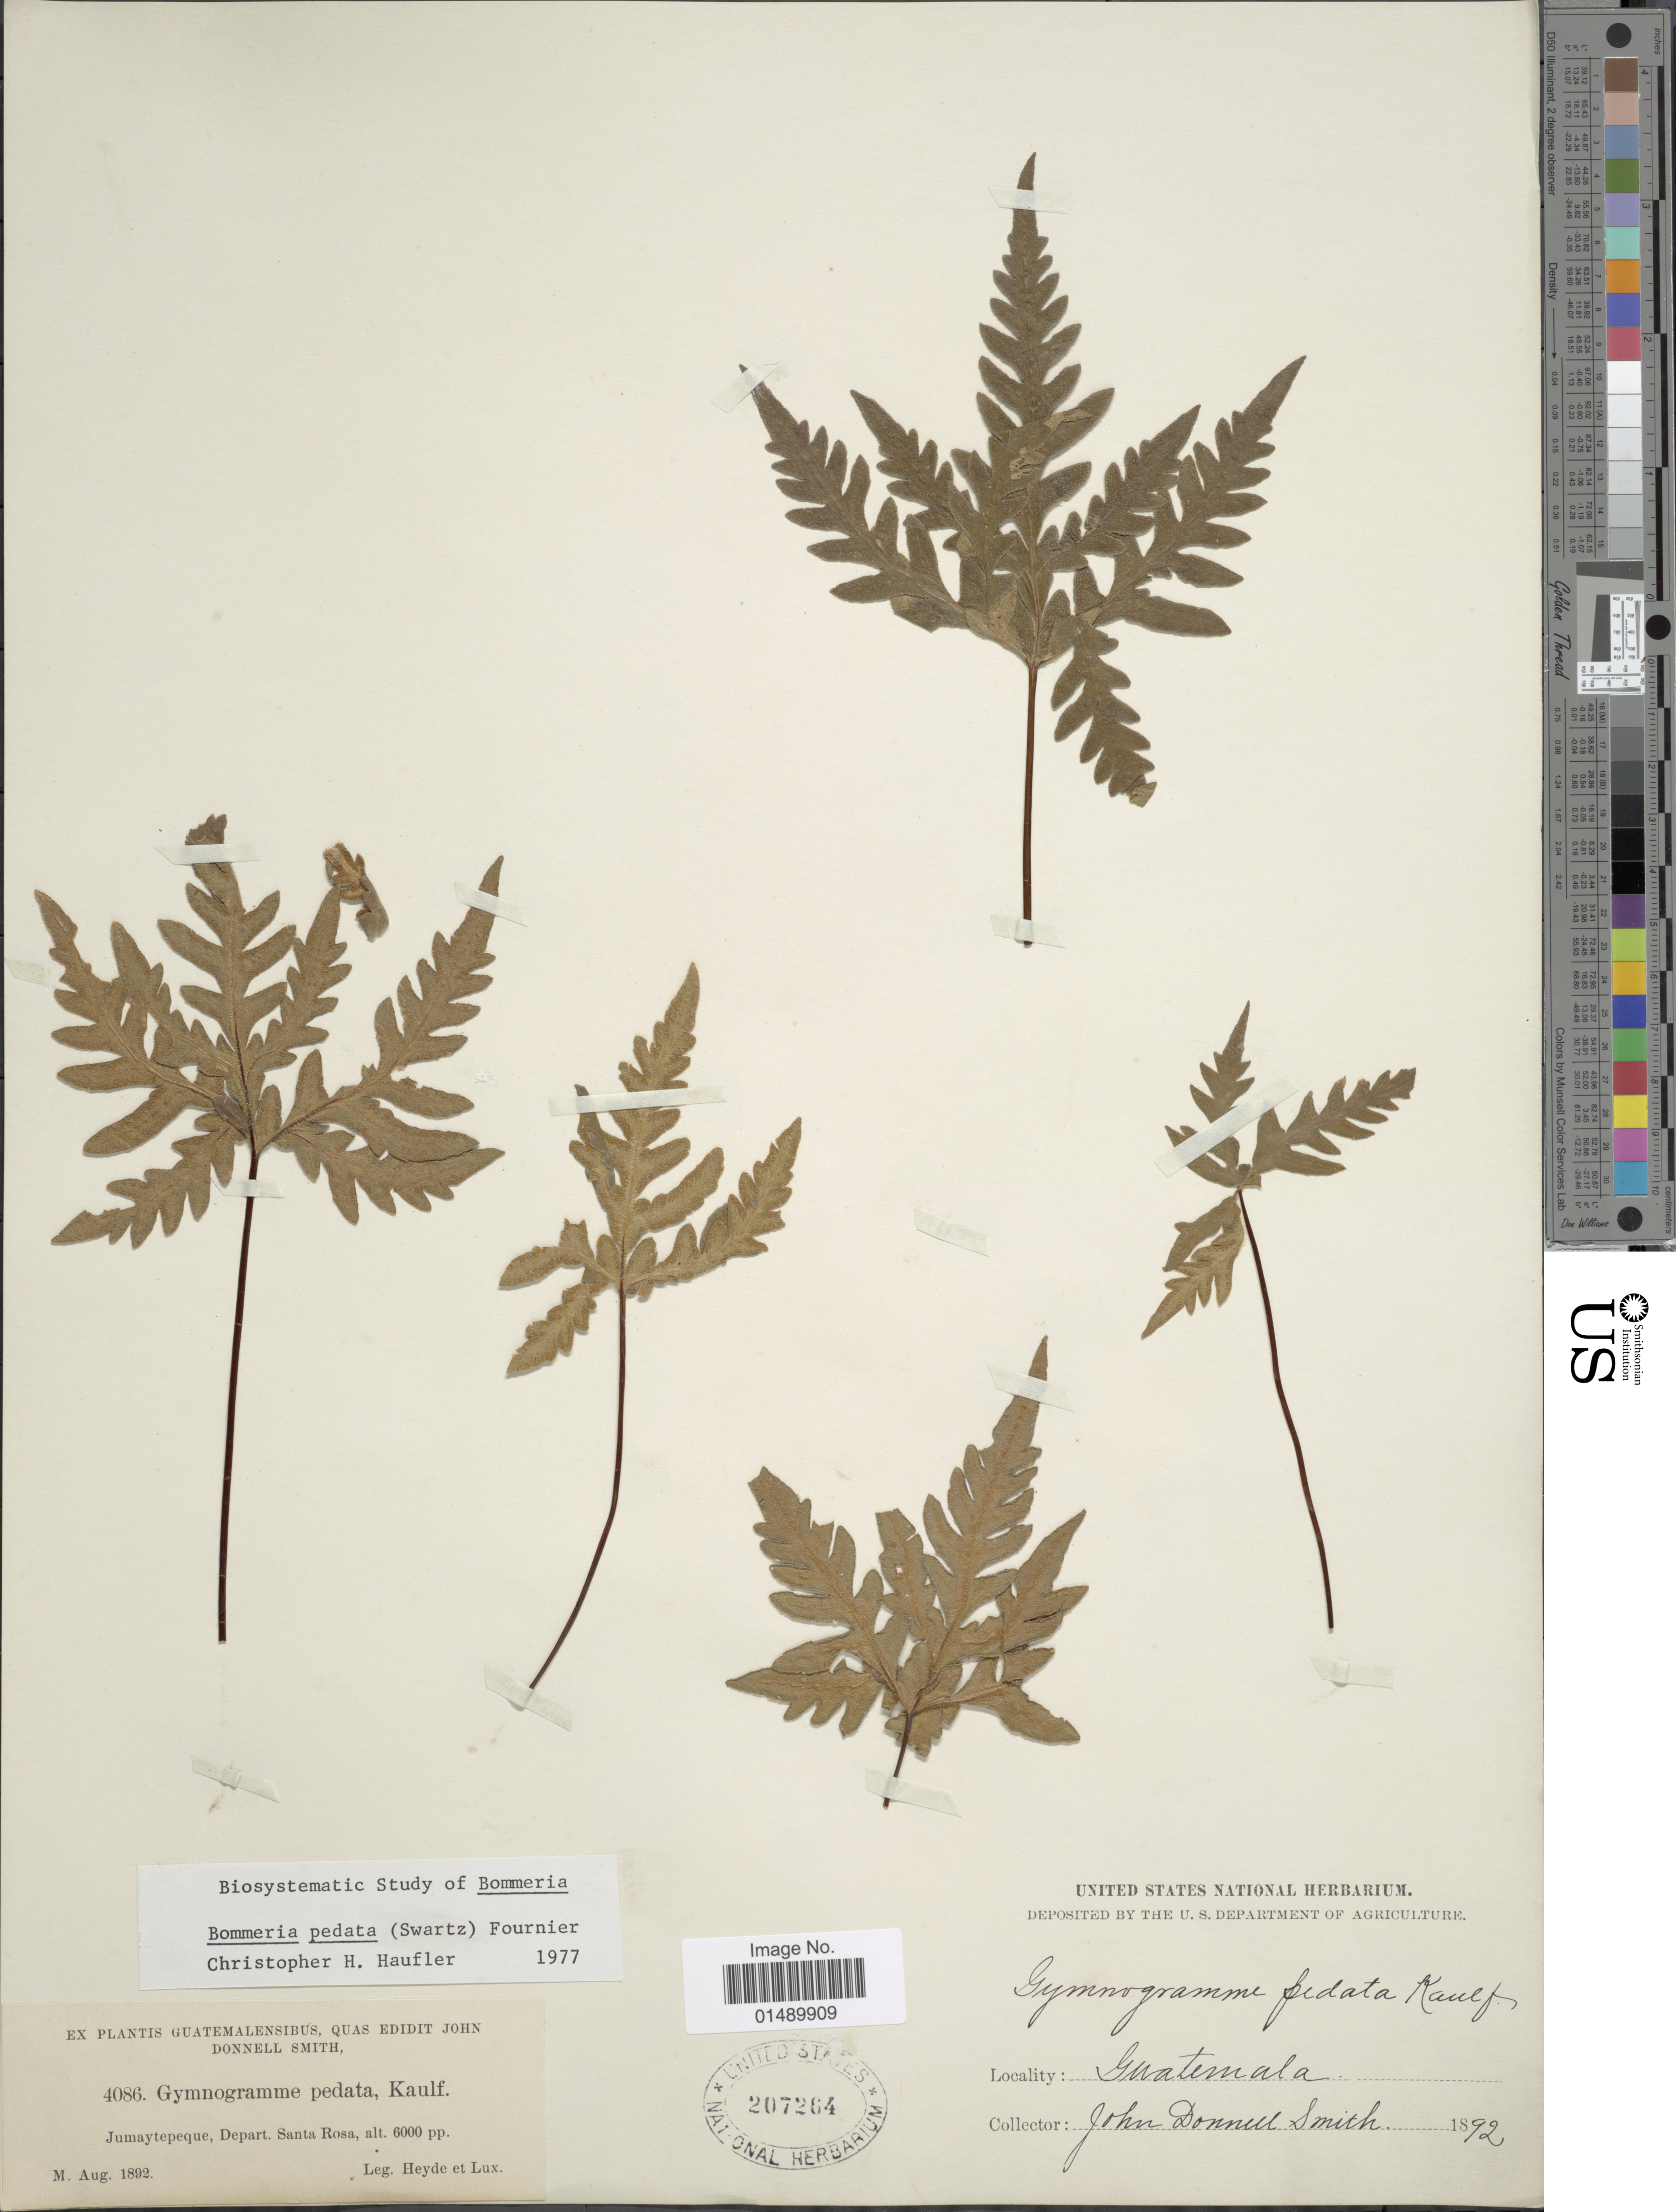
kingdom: Plantae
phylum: Tracheophyta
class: Polypodiopsida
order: Polypodiales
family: Pteridaceae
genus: Bommeria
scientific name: Bommeria pedata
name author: (Sw.) E. Fourn.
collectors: J. Donnell Smith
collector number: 4086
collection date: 1892-08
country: Guatemala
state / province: Santa Rosa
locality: Guatemala, Jumaytepeque, Depart. Santa Rosa.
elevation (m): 1829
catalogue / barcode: US 207264